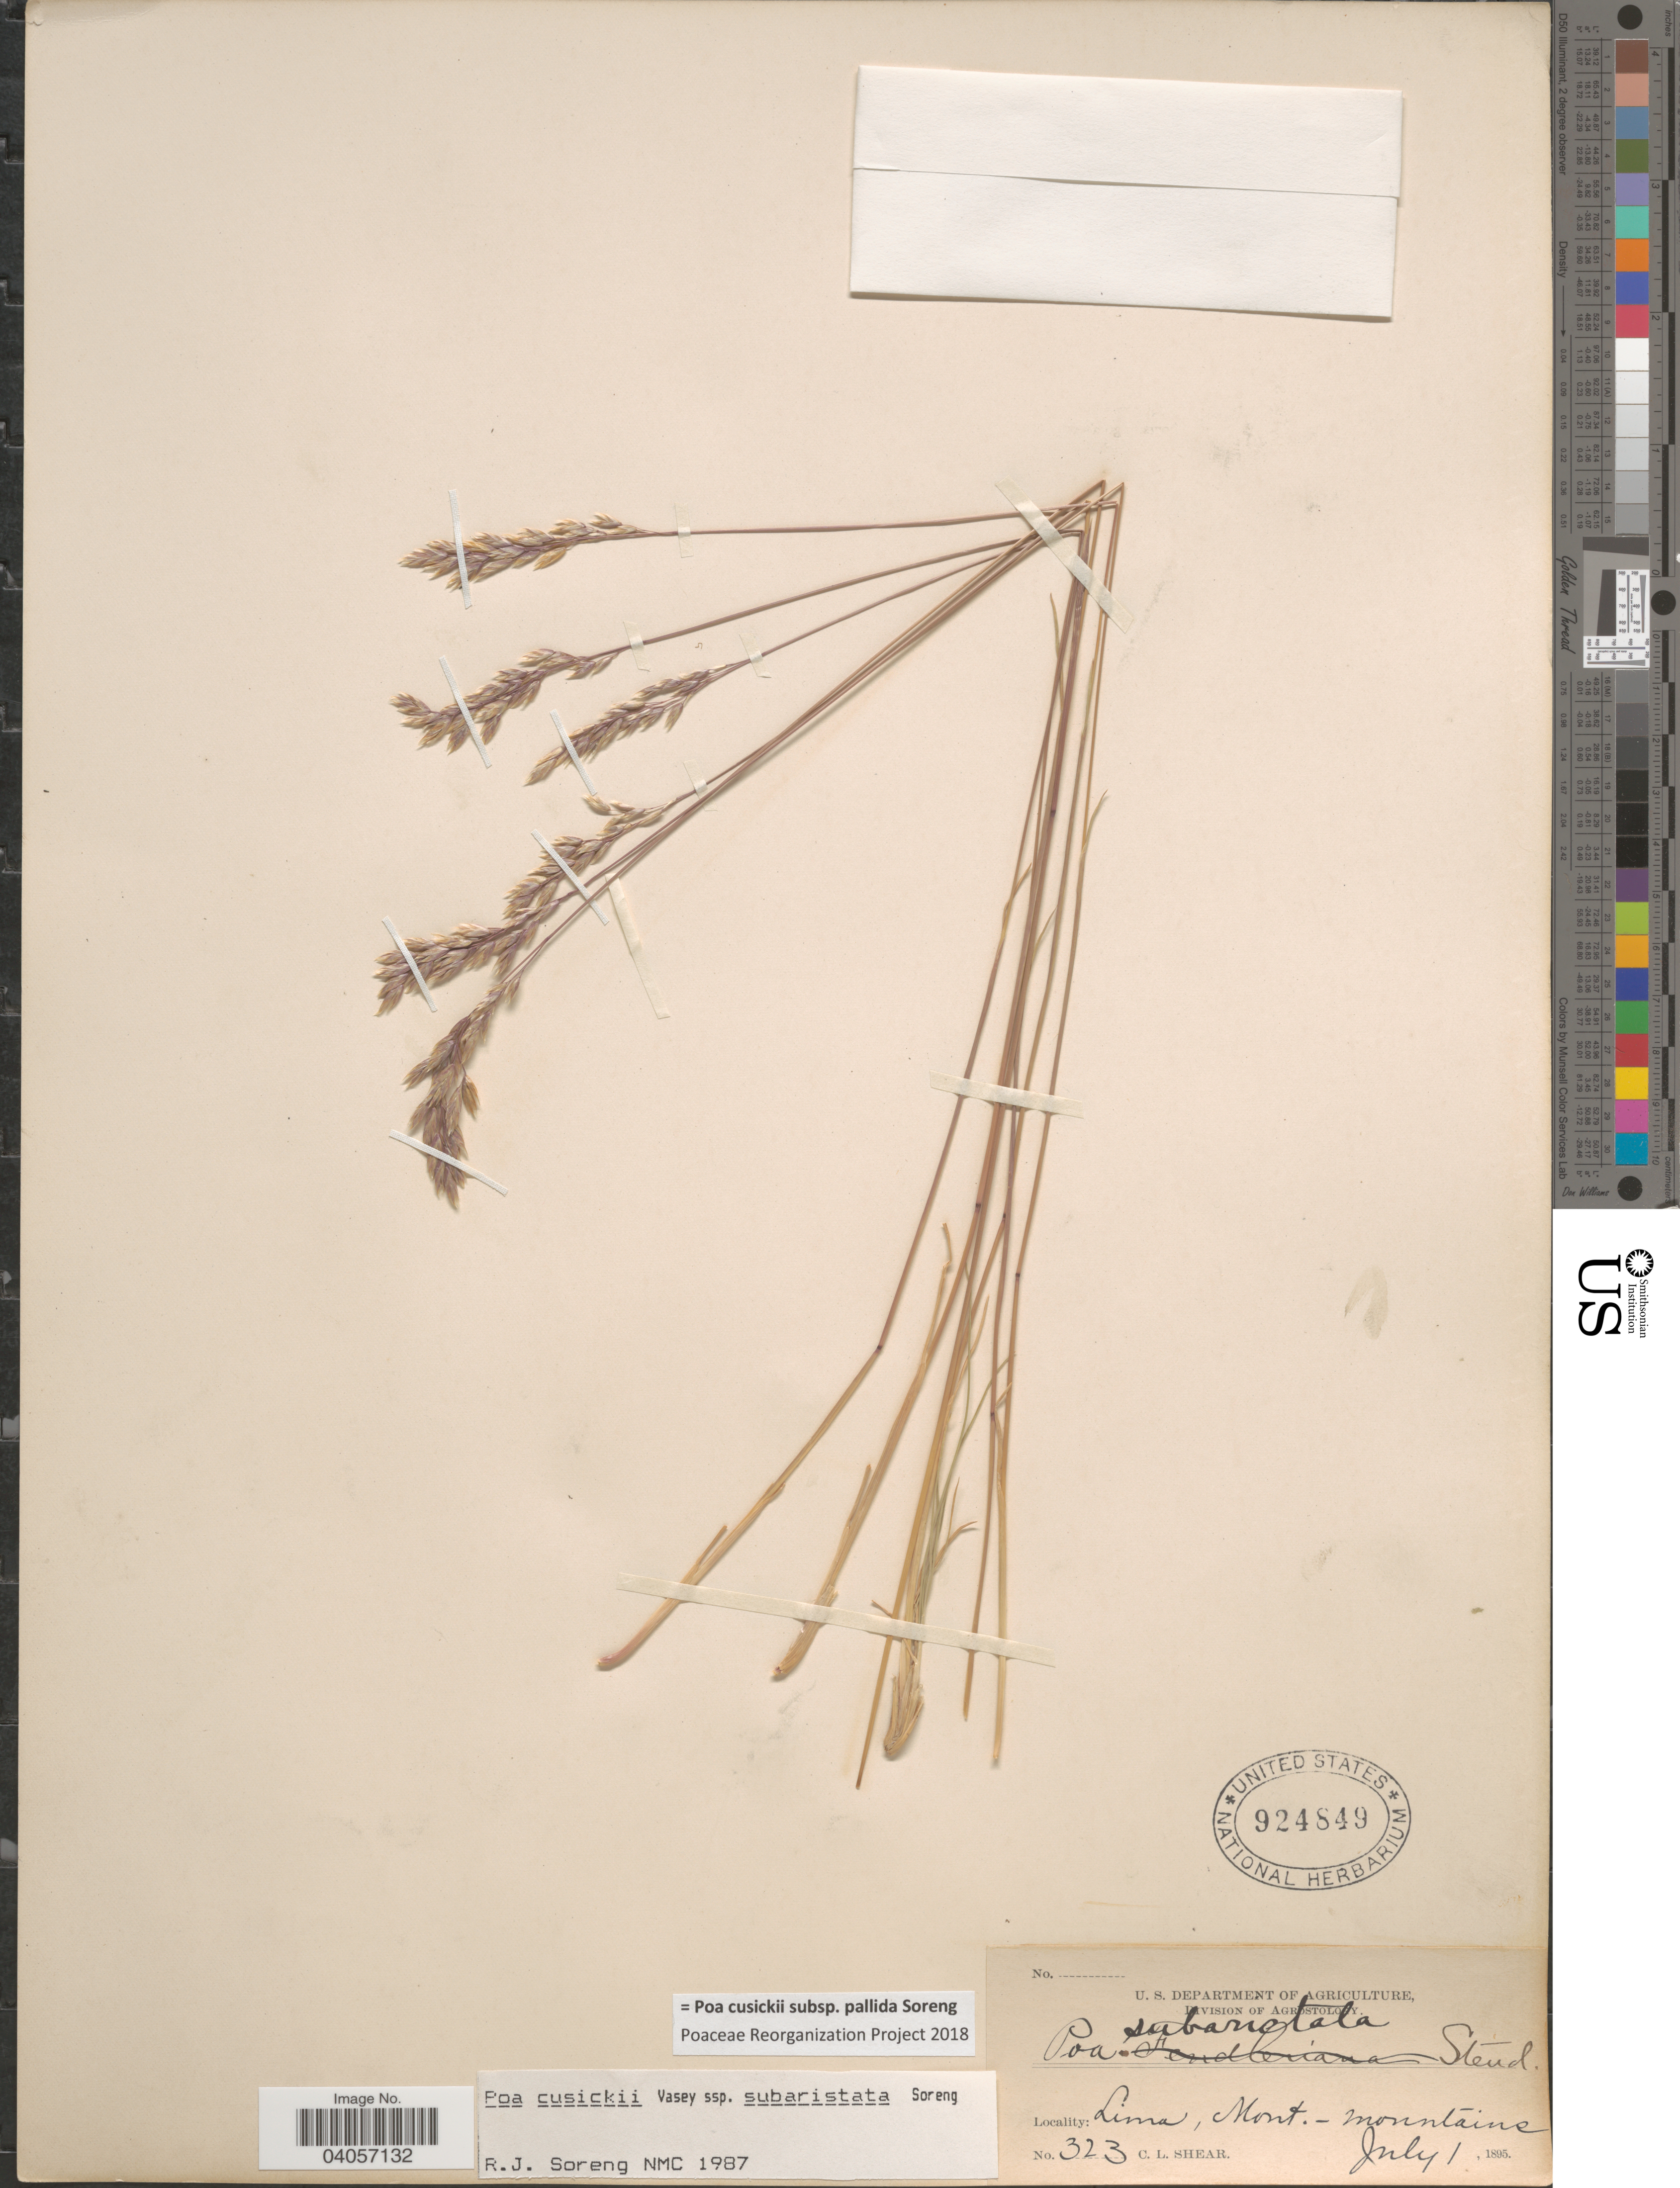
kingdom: Plantae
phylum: Tracheophyta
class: Liliopsida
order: Poales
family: Poaceae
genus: Poa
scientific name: Poa cusickii subsp. pallida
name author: Soreng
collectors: C. L. Shear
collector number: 323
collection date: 1895-07-01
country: United States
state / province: Montana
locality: Lima.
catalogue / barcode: US 924849